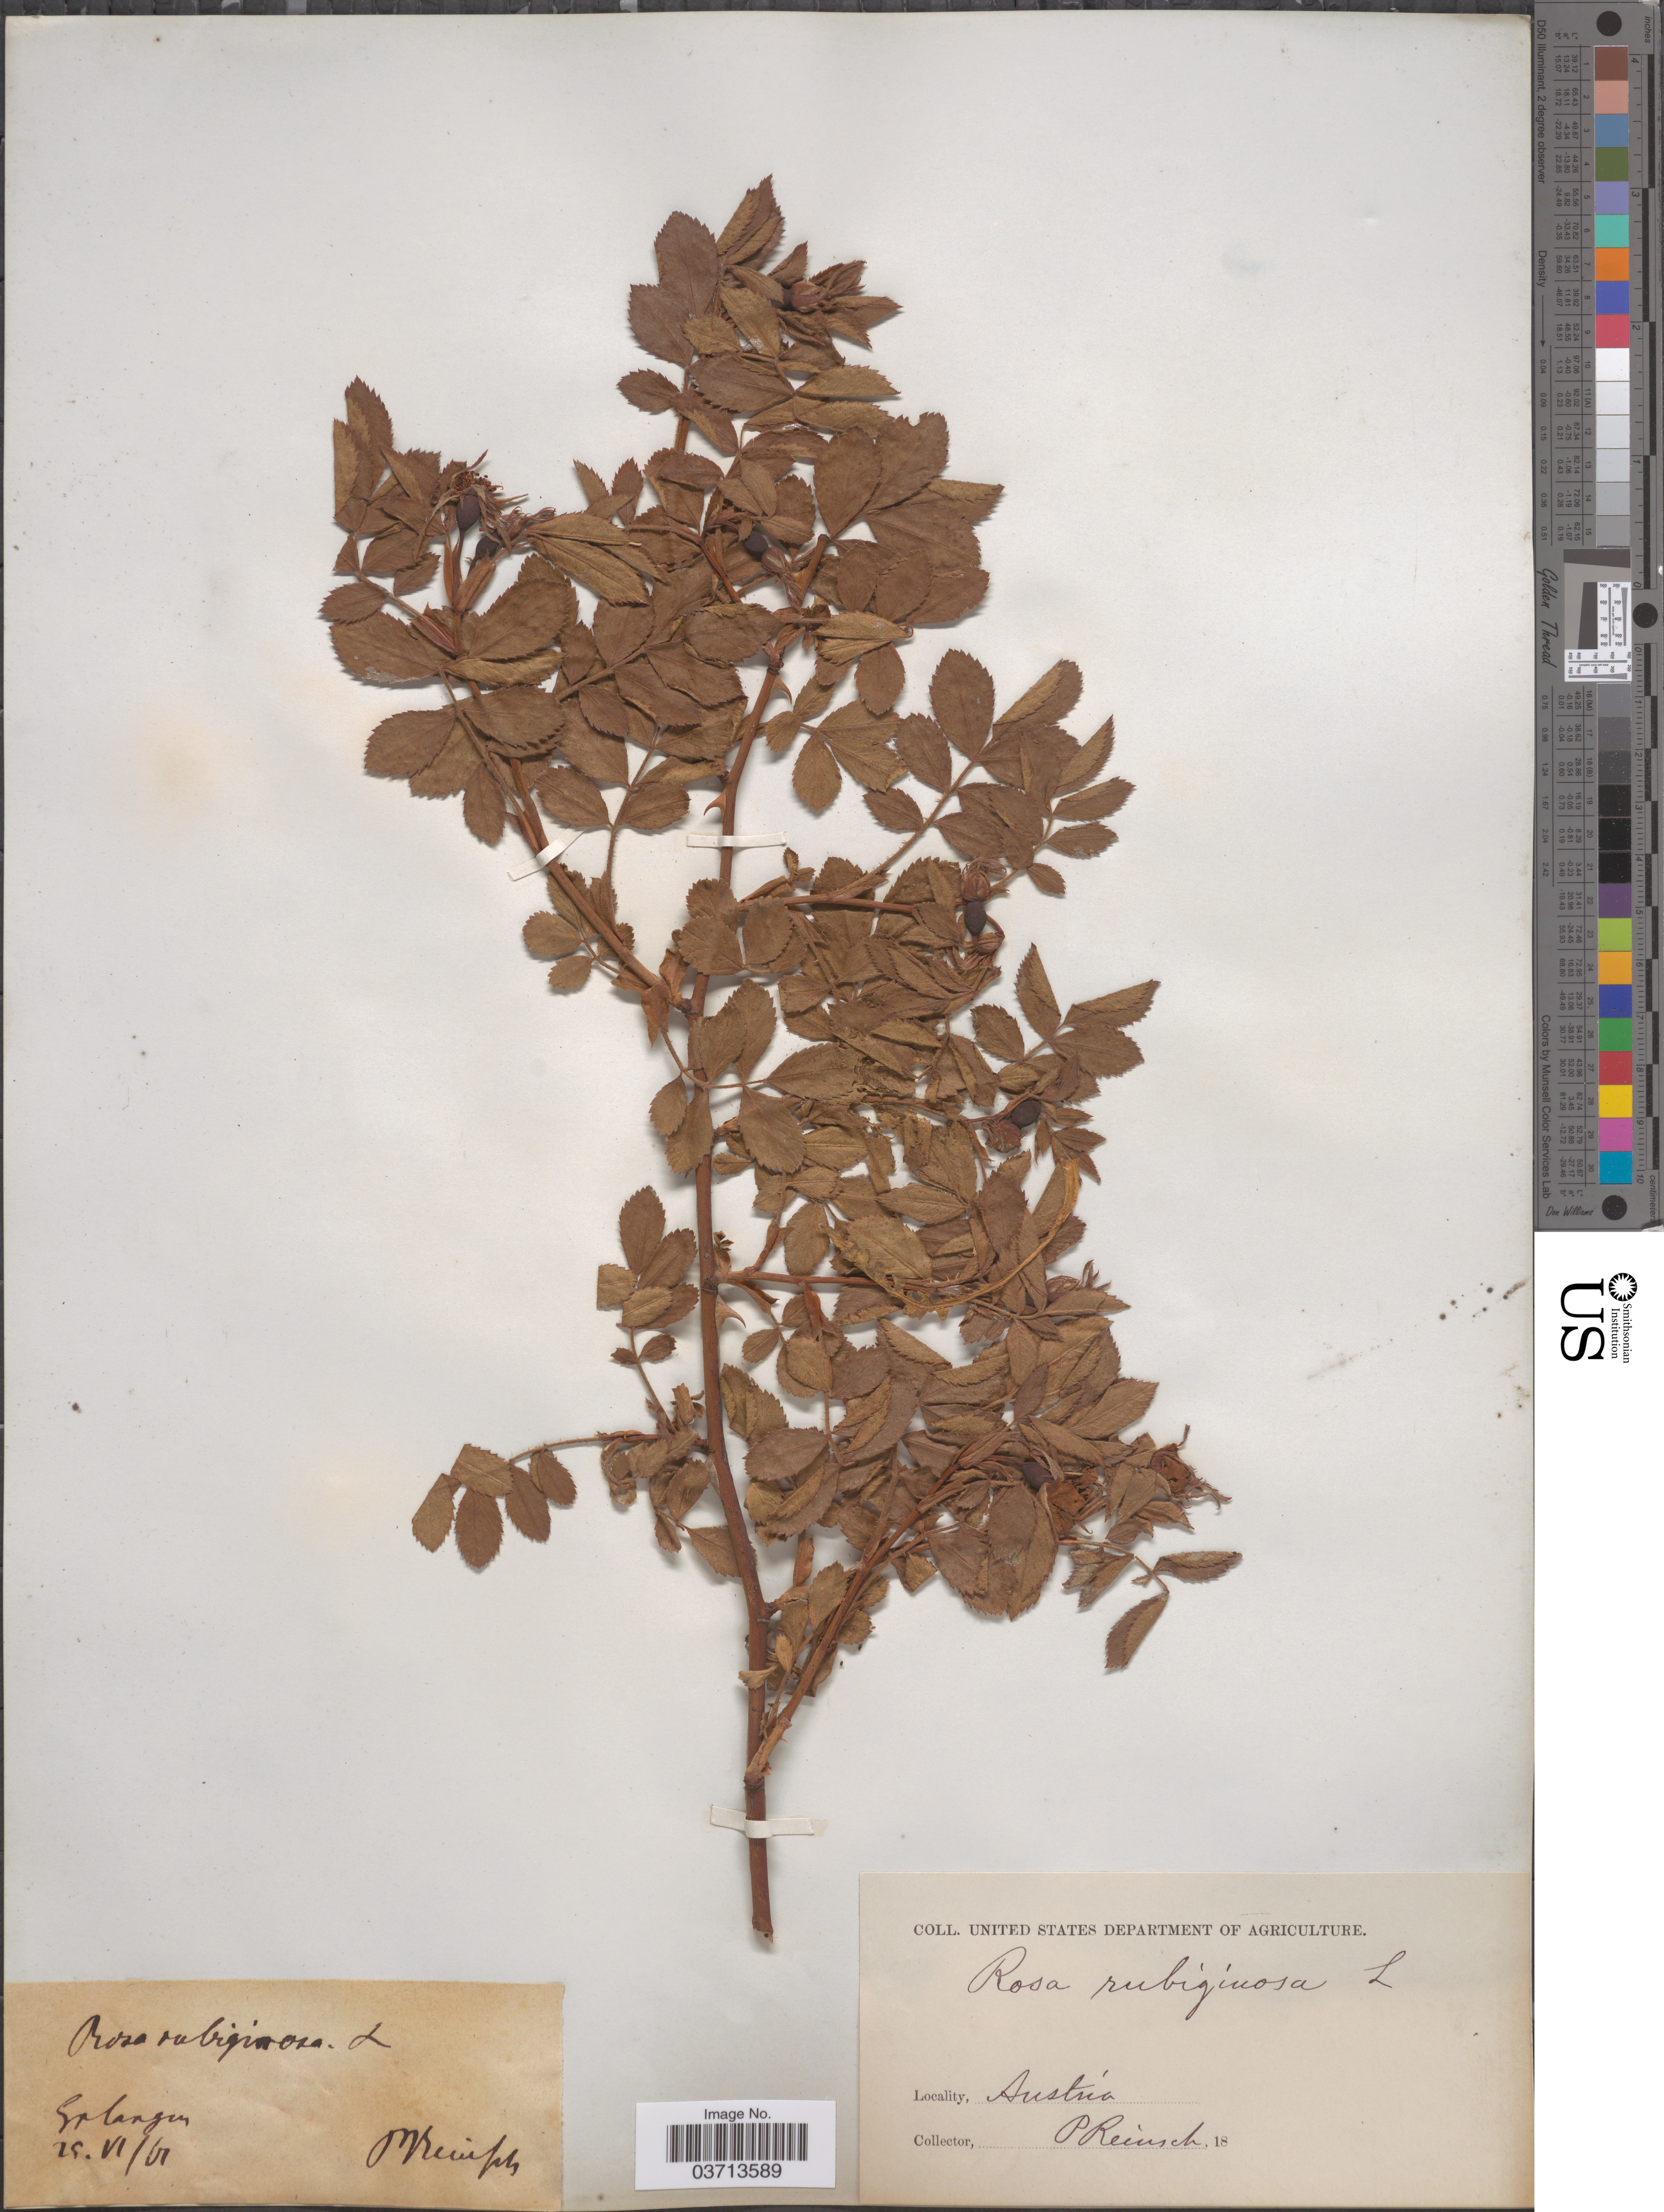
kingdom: Plantae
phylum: Tracheophyta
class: Magnoliopsida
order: Rosales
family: Rosaceae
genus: Rosa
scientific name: Rosa rubiginosa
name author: L.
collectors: P. Reinsch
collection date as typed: Transcribed d/m/y: 25/6/61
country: Germany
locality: Erlangen.